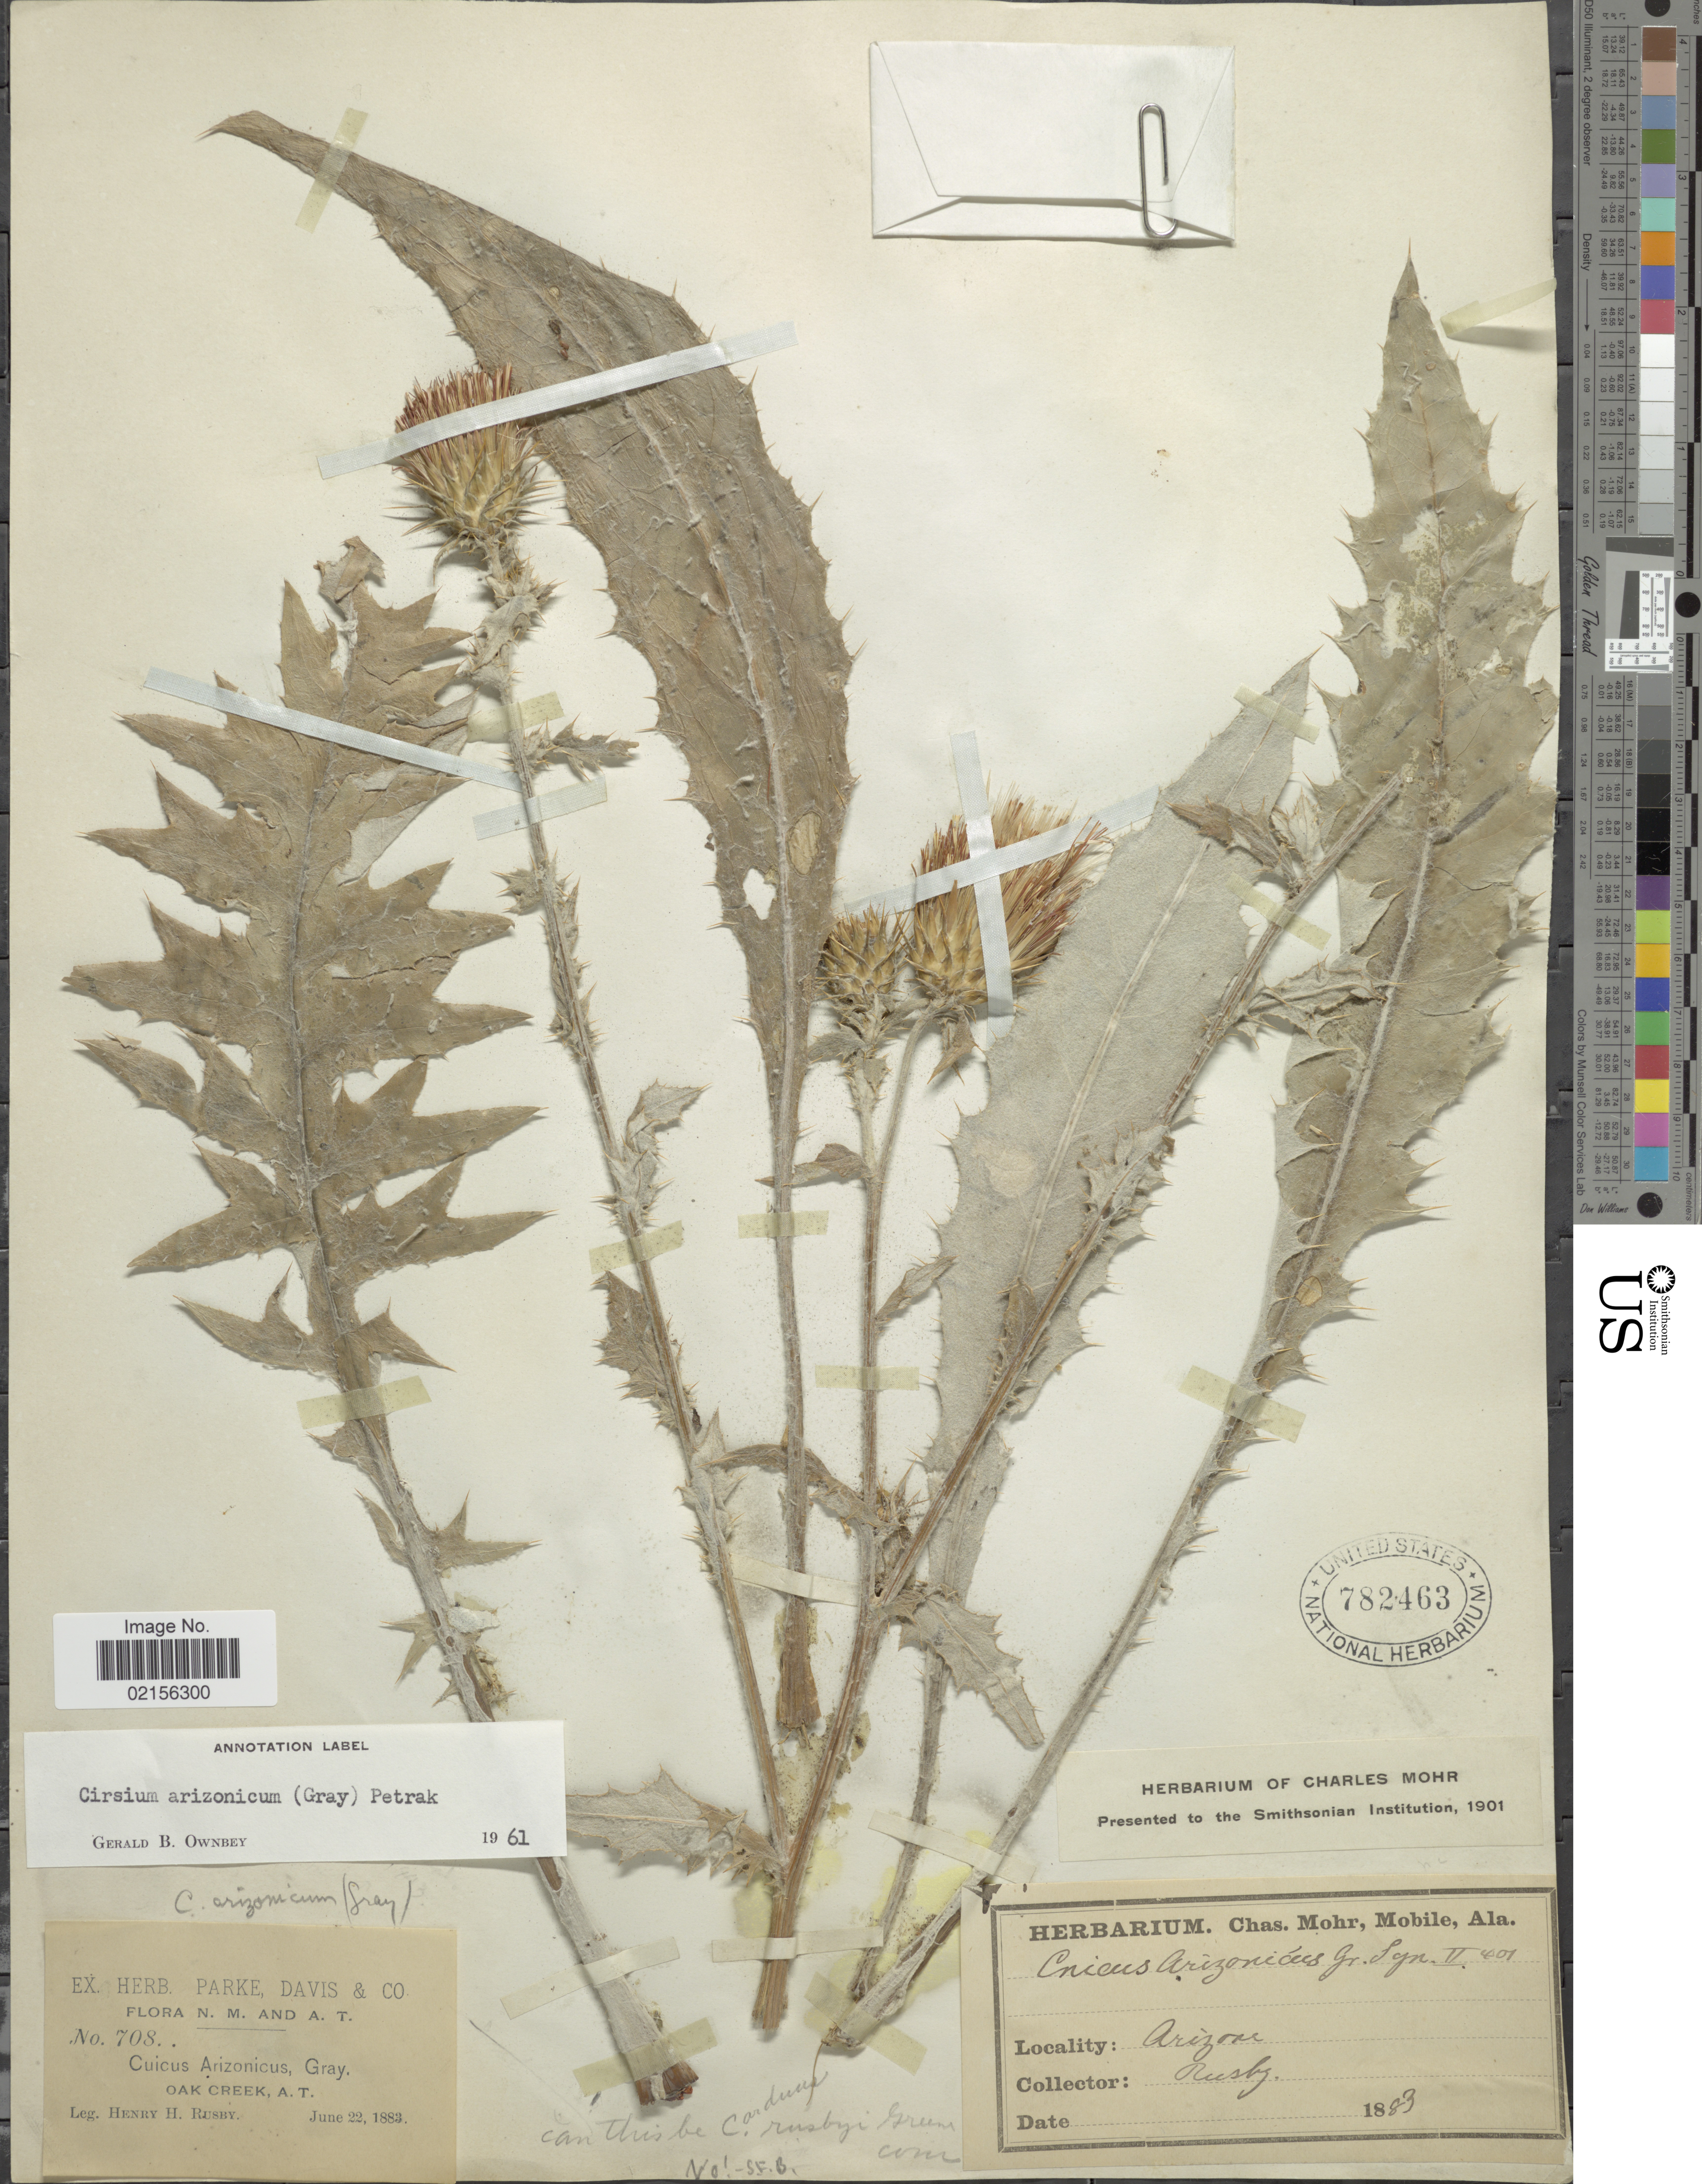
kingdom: Plantae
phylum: Tracheophyta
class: Magnoliopsida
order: Asterales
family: Asteraceae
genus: Cirsium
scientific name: Cirsium arizonicum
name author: (A. Gray) Petr.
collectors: H. H. Rusby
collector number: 708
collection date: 1883-06-22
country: United States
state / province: Arizona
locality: N.M. and A.T, Oak Creek, A.T.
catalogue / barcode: US 782463